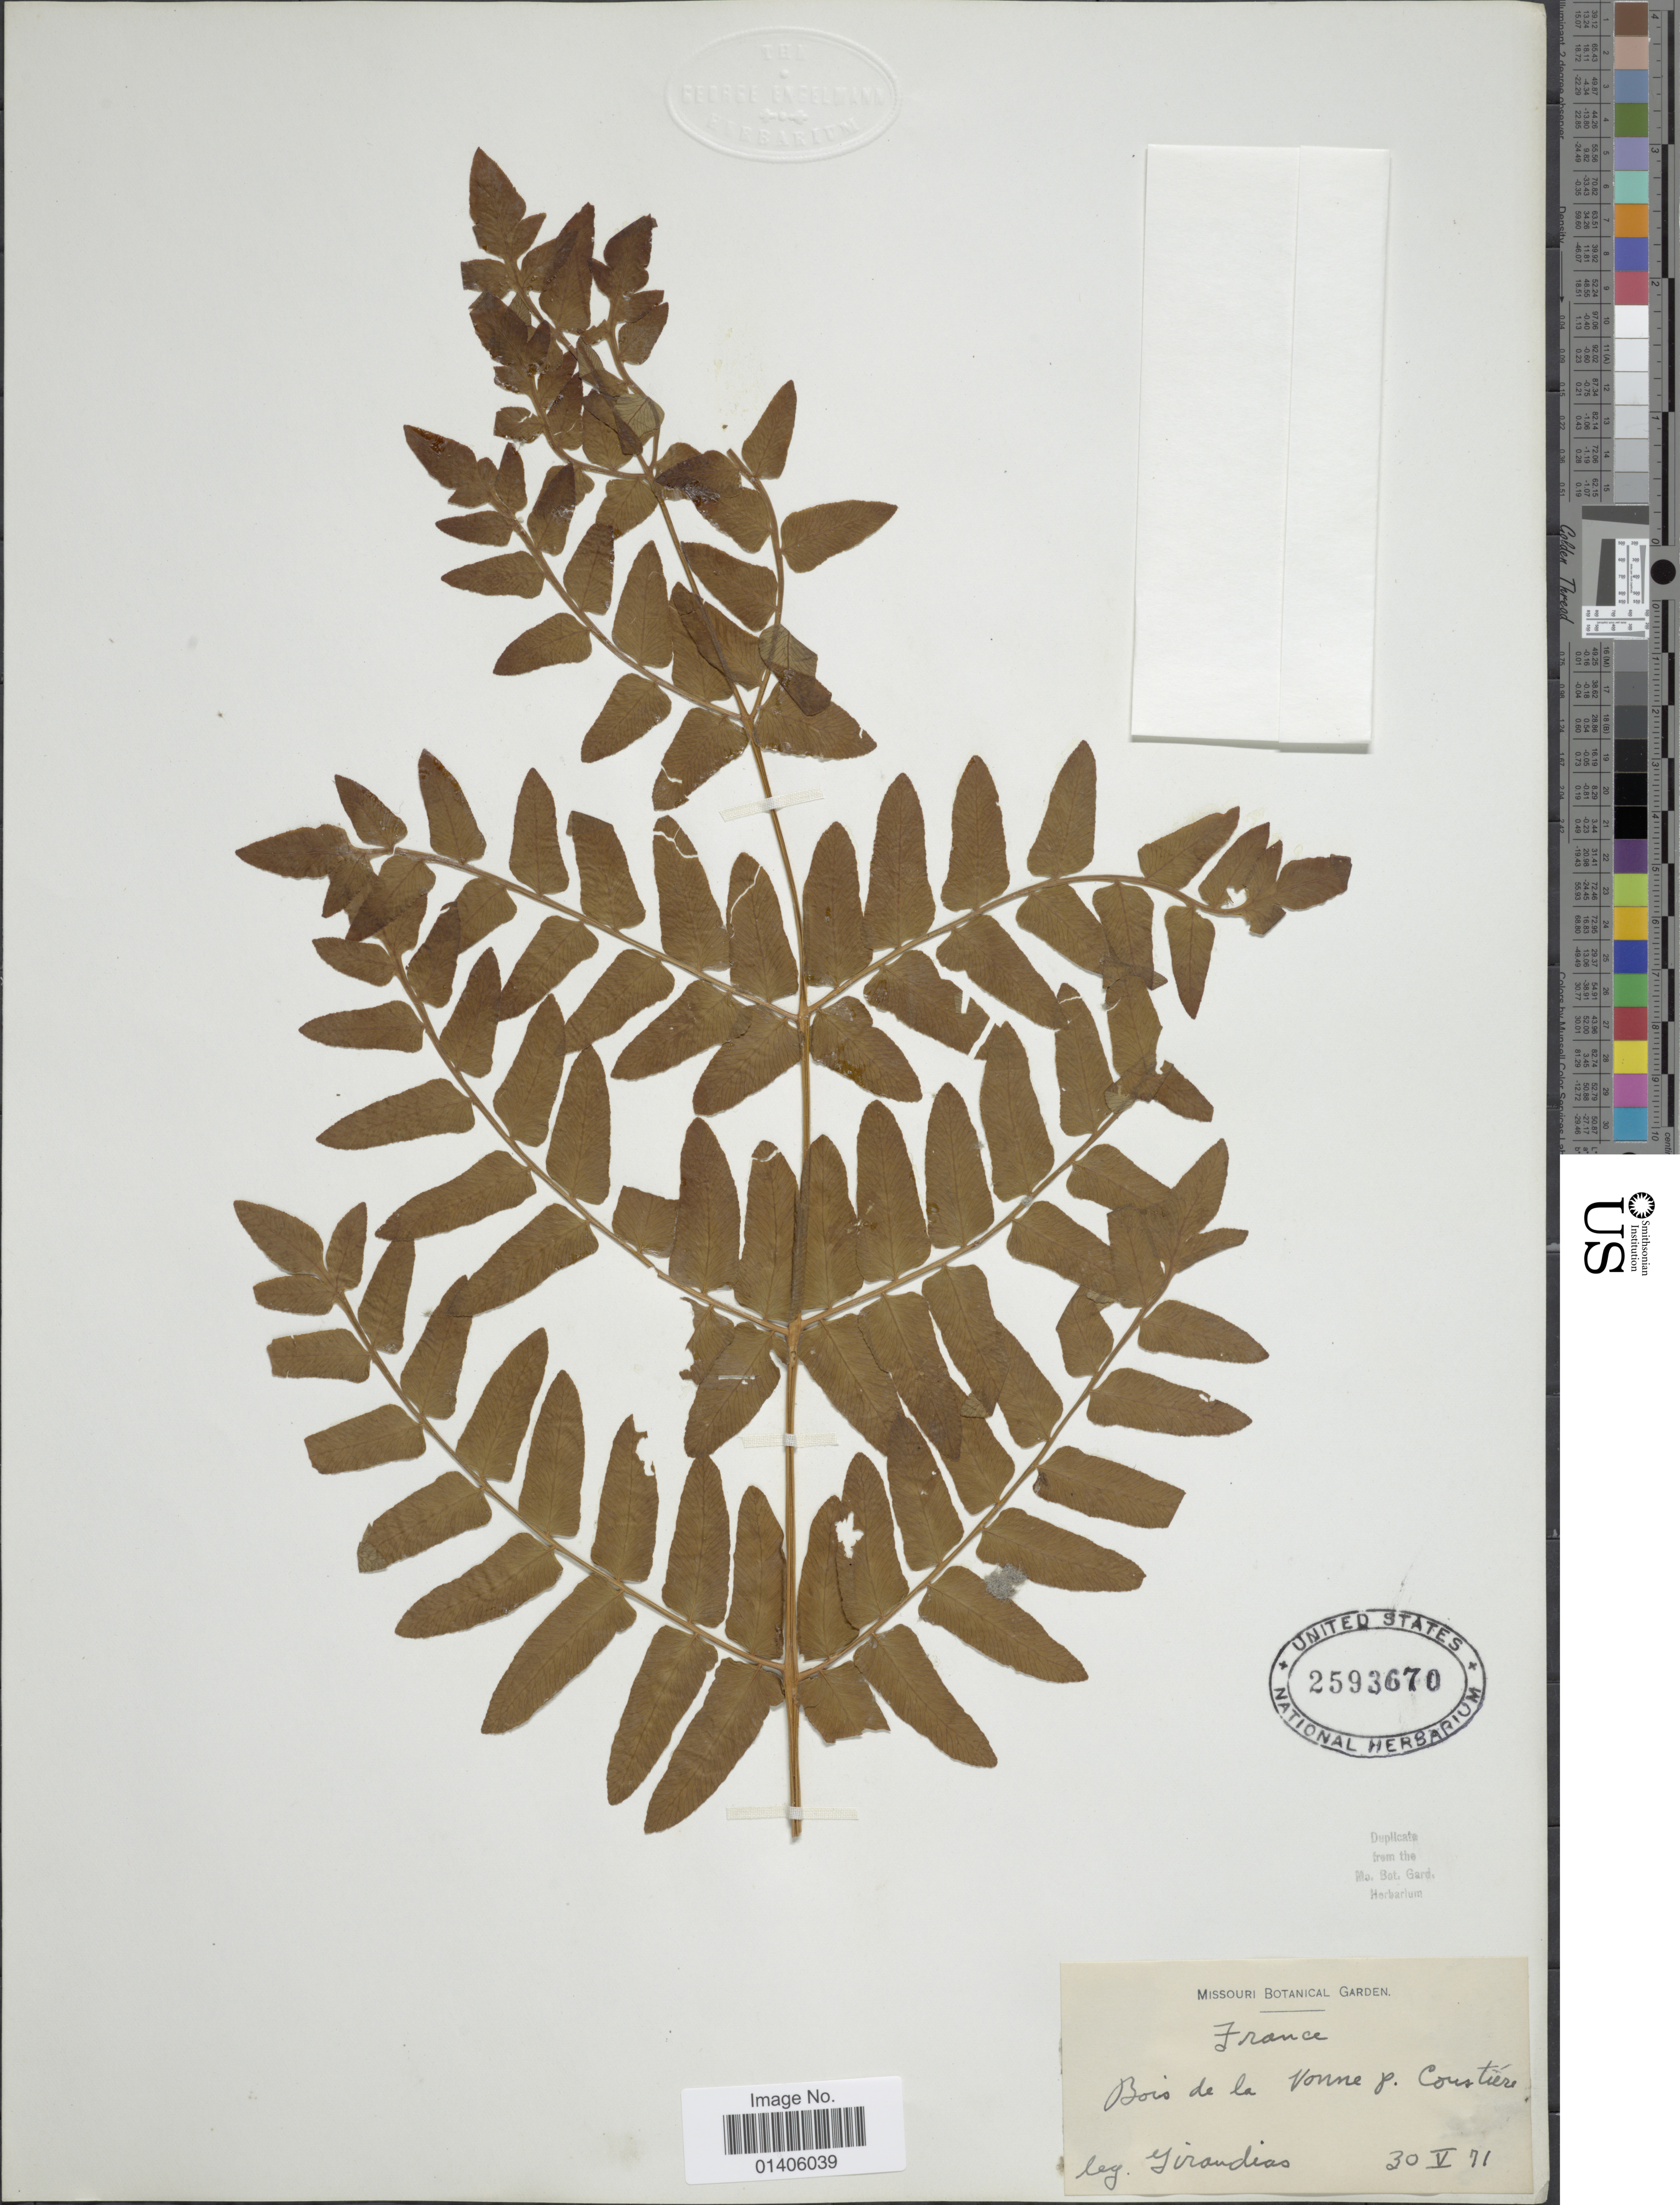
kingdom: Plantae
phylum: Tracheophyta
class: Polypodiopsida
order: Osmundales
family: Osmundaceae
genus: Osmunda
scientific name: Osmunda regalis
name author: L.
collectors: Girandias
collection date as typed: Transcribed d/m/y: 30/5/71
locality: Bis de la Vonne p Coustiere [interpreted]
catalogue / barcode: US 2593670